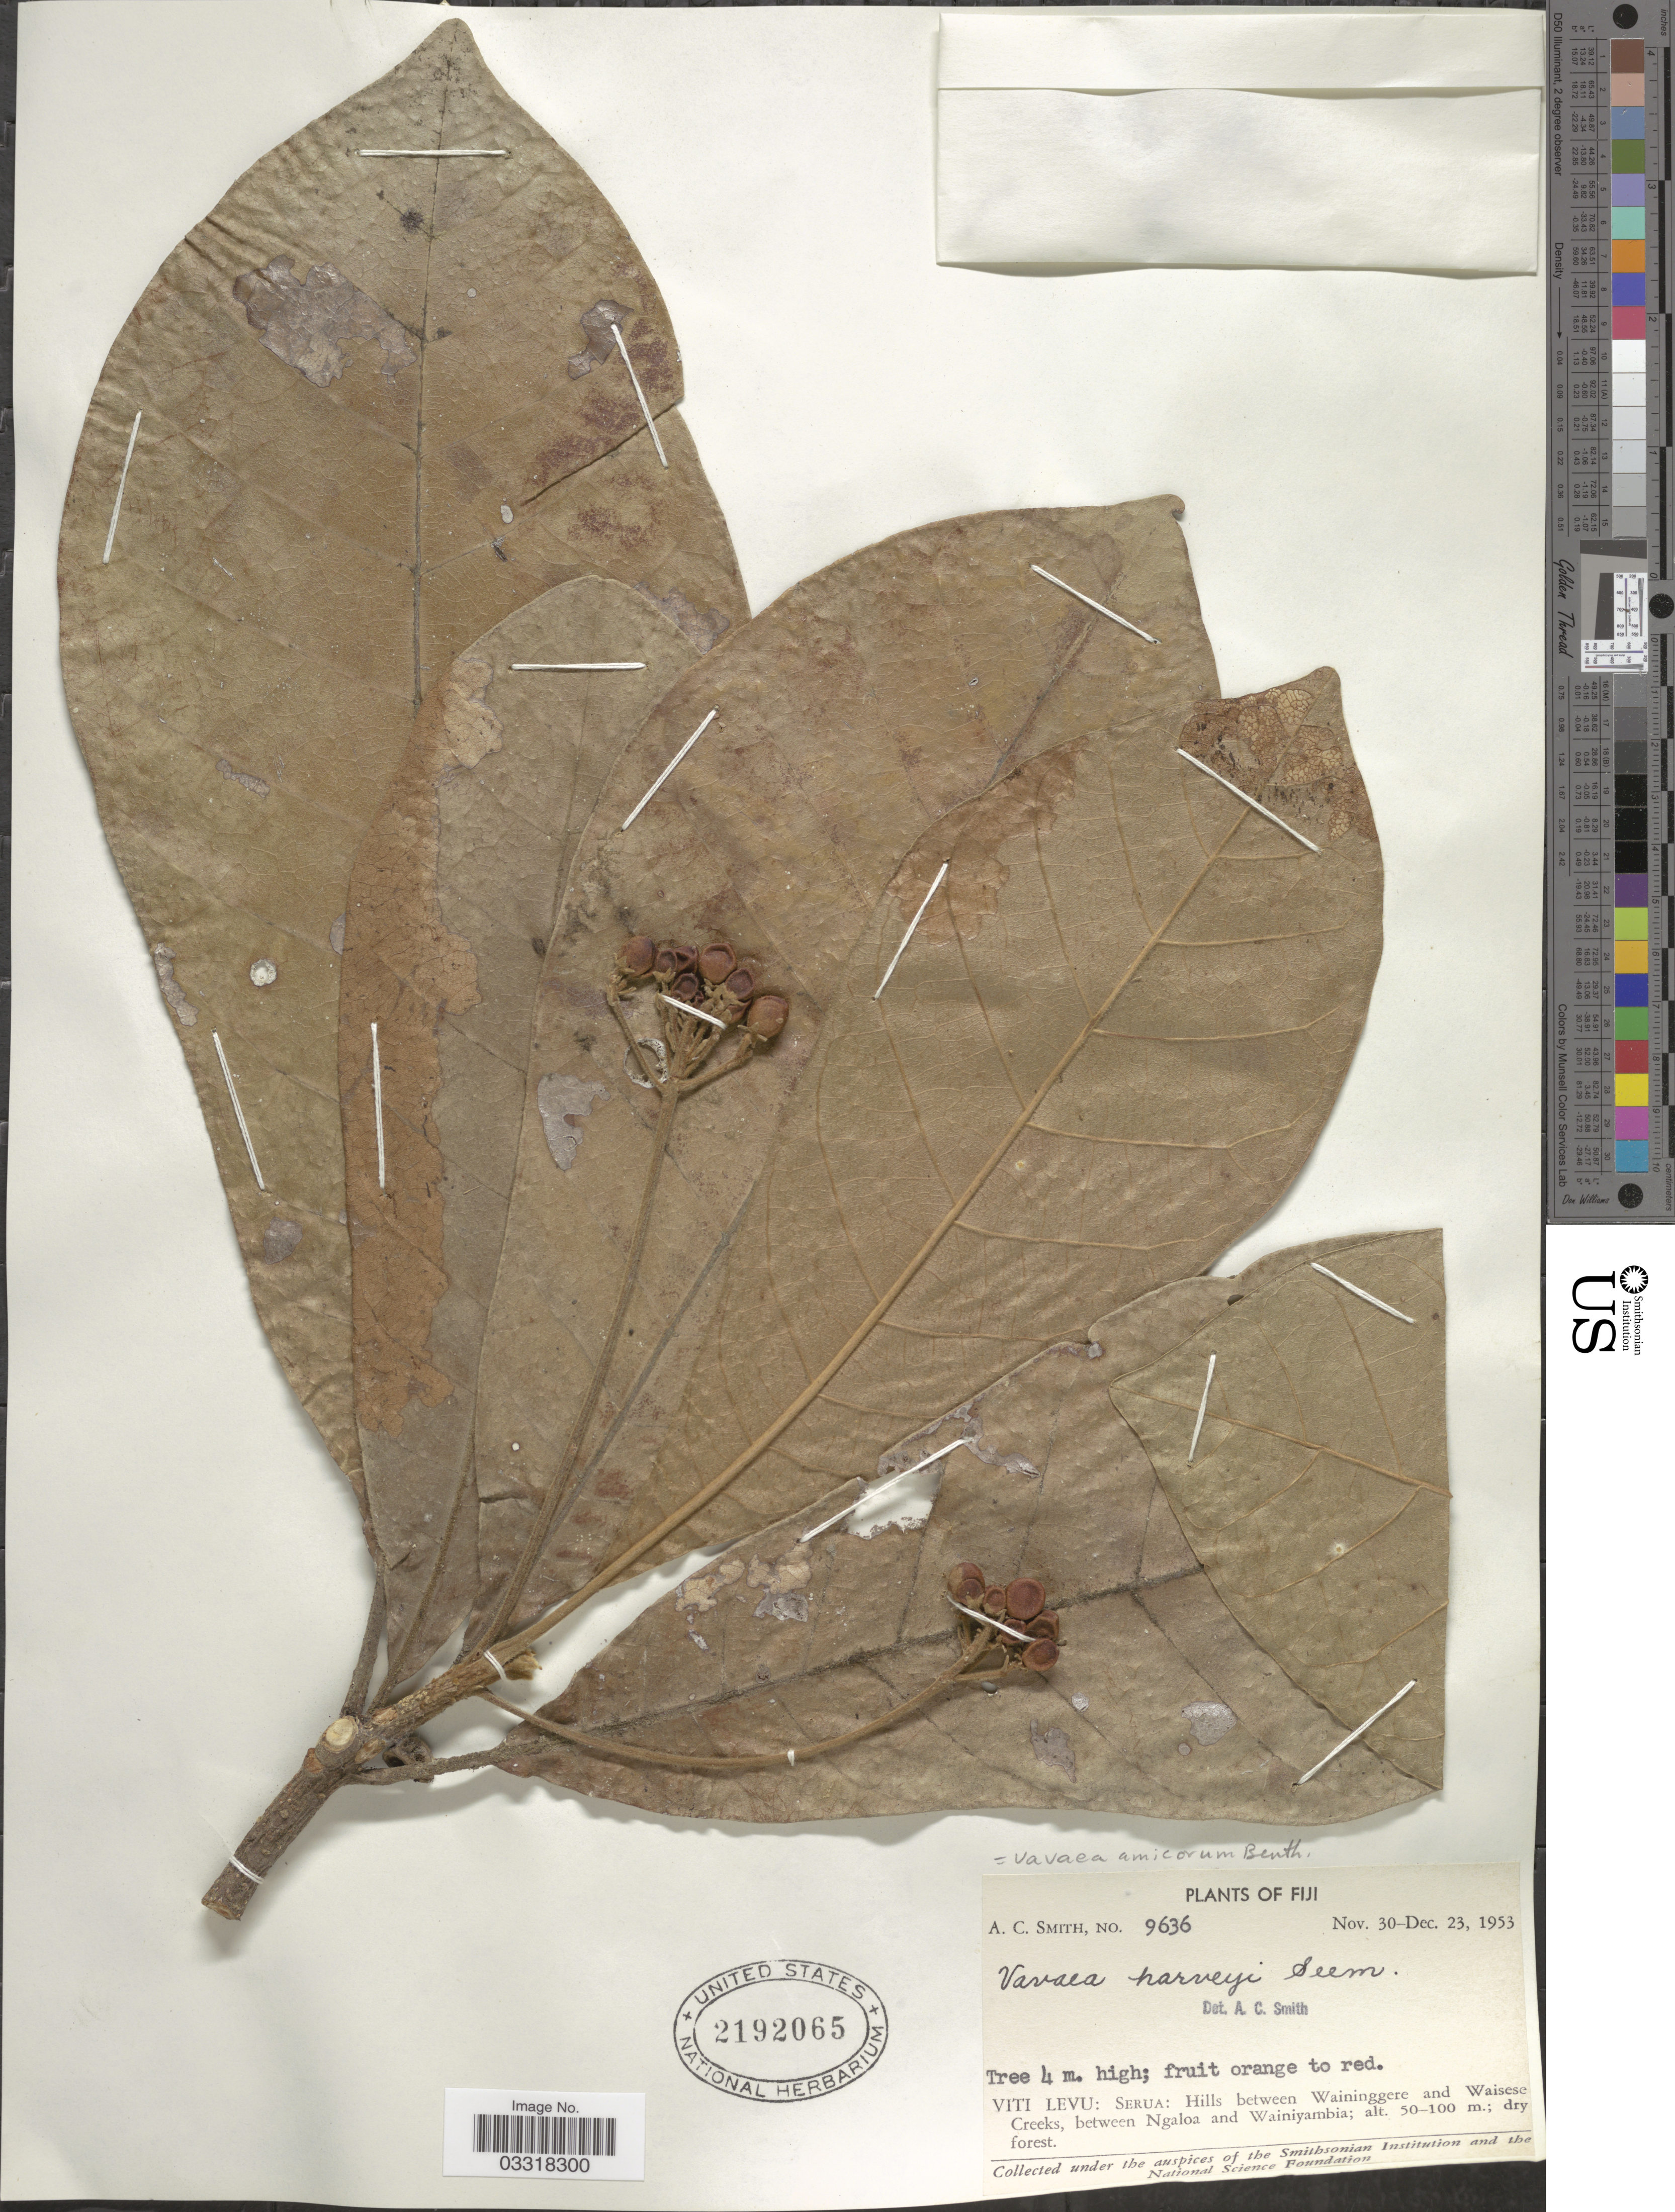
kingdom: Plantae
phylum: Tracheophyta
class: Magnoliopsida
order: Sapindales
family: Meliaceae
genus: Vavaea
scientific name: Vavaea amicorum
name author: Benth.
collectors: A. C. Smith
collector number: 9636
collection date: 1953-11-30/1953-12-23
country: Fiji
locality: Viti Levu: Serua: Hills between Waininggere and Waisese Creeks, between Ngaloa and Wainiyambia.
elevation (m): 50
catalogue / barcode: US 2192065